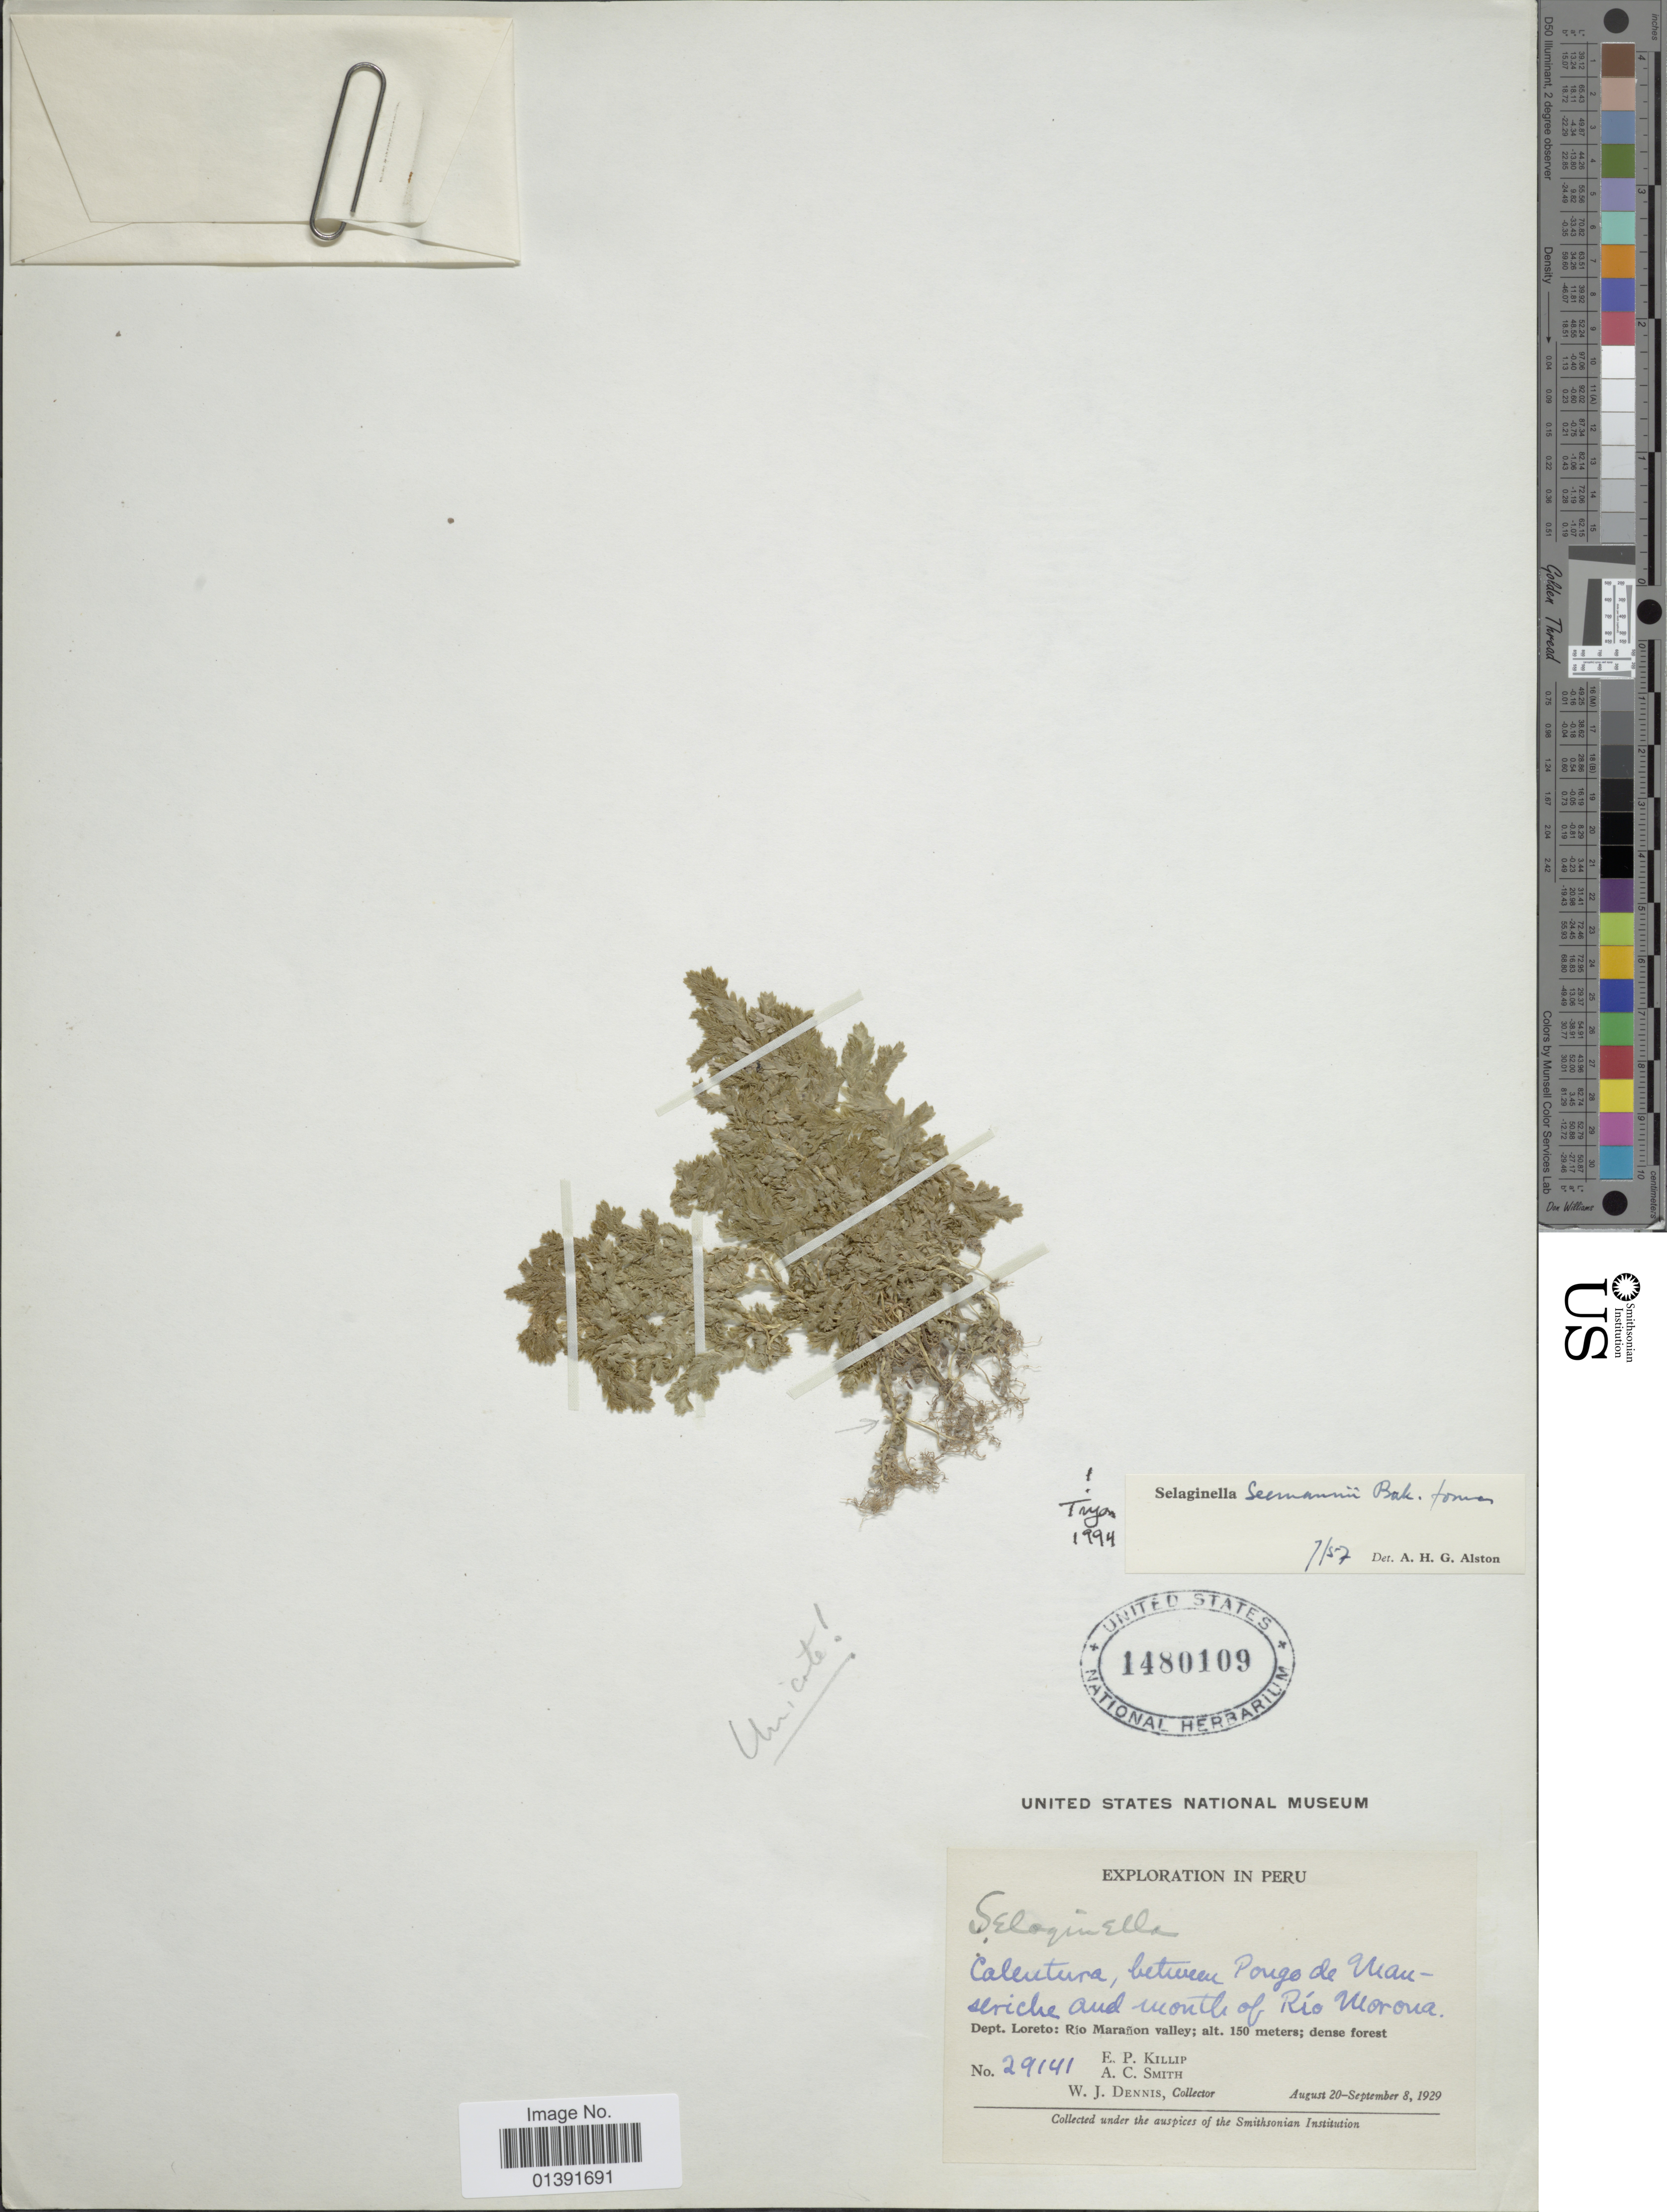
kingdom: Plantae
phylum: Tracheophyta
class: Lycopodiopsida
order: Selaginellales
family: Selaginellaceae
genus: Selaginella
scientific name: Selaginella seemannii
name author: Baker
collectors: E. P. Killip, A. C. Smith & W. J. Dennis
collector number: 29141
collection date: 1929-08-20/1929-09-08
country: Peru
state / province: Loreto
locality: Calentura, between Pongo de Mansteriche and north of Rio Morona, Rio Marañon valley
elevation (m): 150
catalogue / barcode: US 1480109